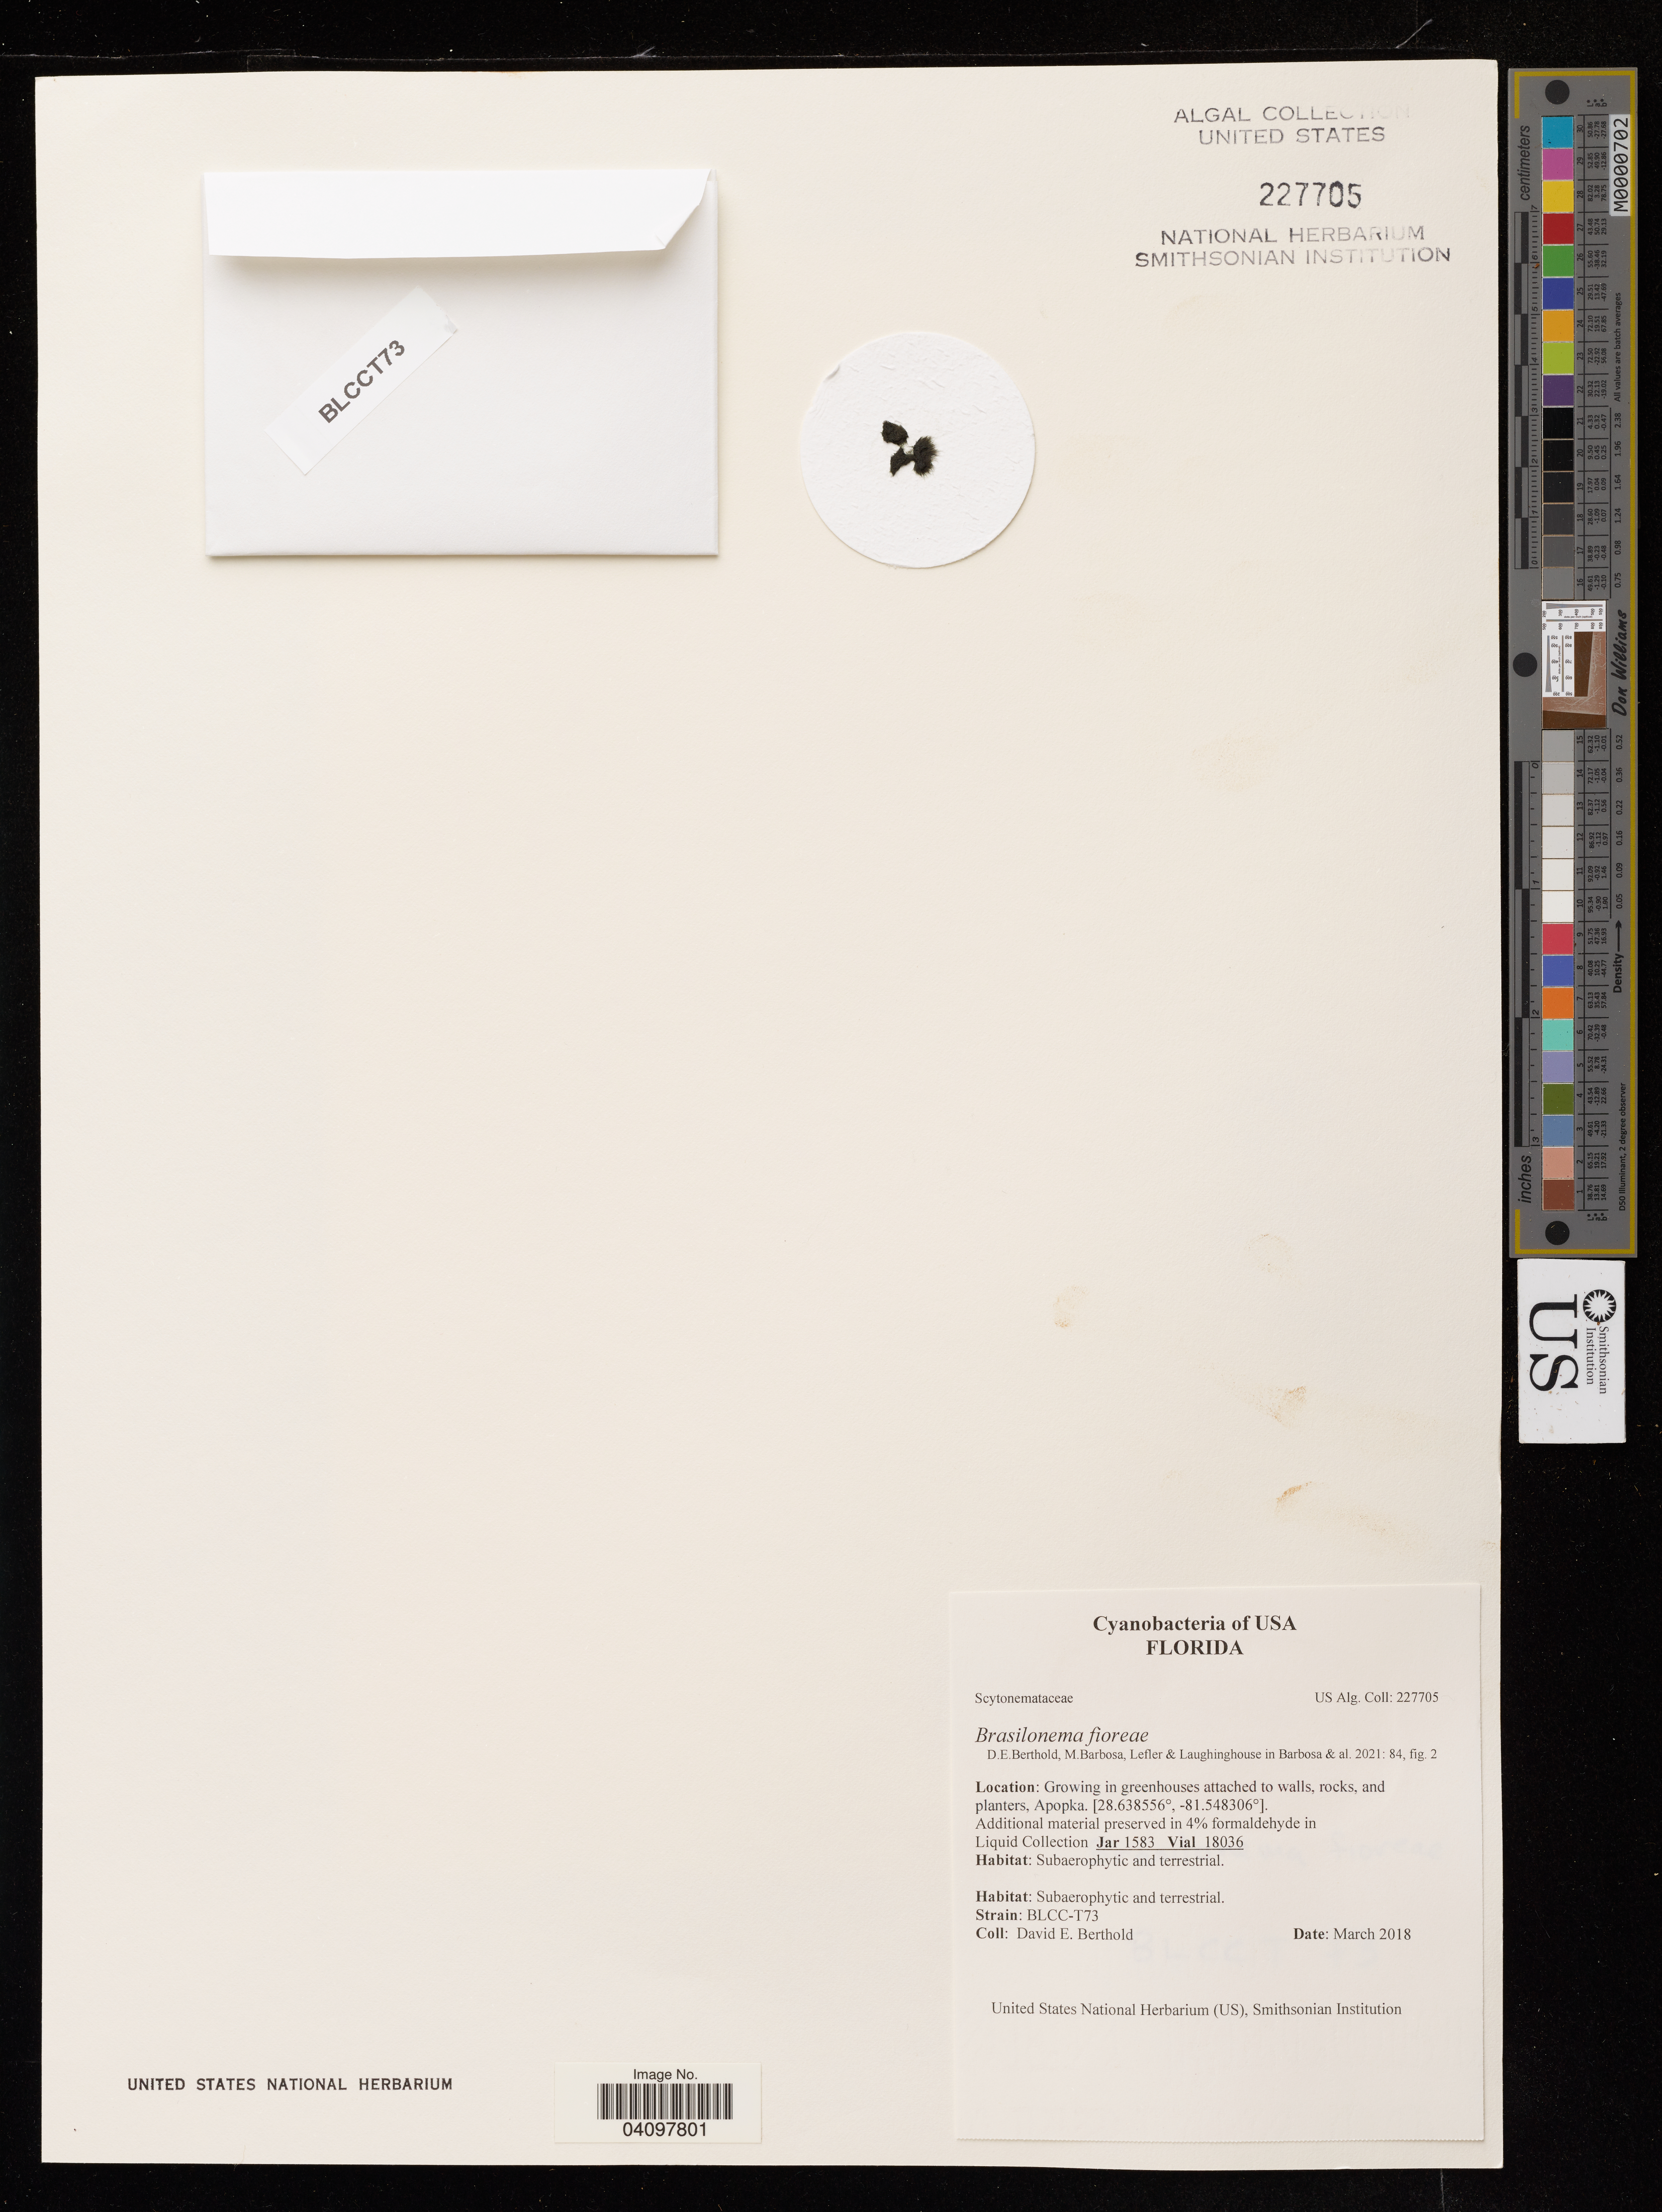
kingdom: Bacteria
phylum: Cyanobacteria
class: Cyanobacteriia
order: Cyanobacteriales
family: Nostocaceae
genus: Brasilonema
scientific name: Brasilonema fioreae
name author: D.E. Berthold et al.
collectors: D. Berthold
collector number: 227705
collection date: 2018-03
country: United States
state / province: Florida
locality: Growing in greenhouses attached to walls, rocks, and planters, Apopka.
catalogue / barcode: US 227705